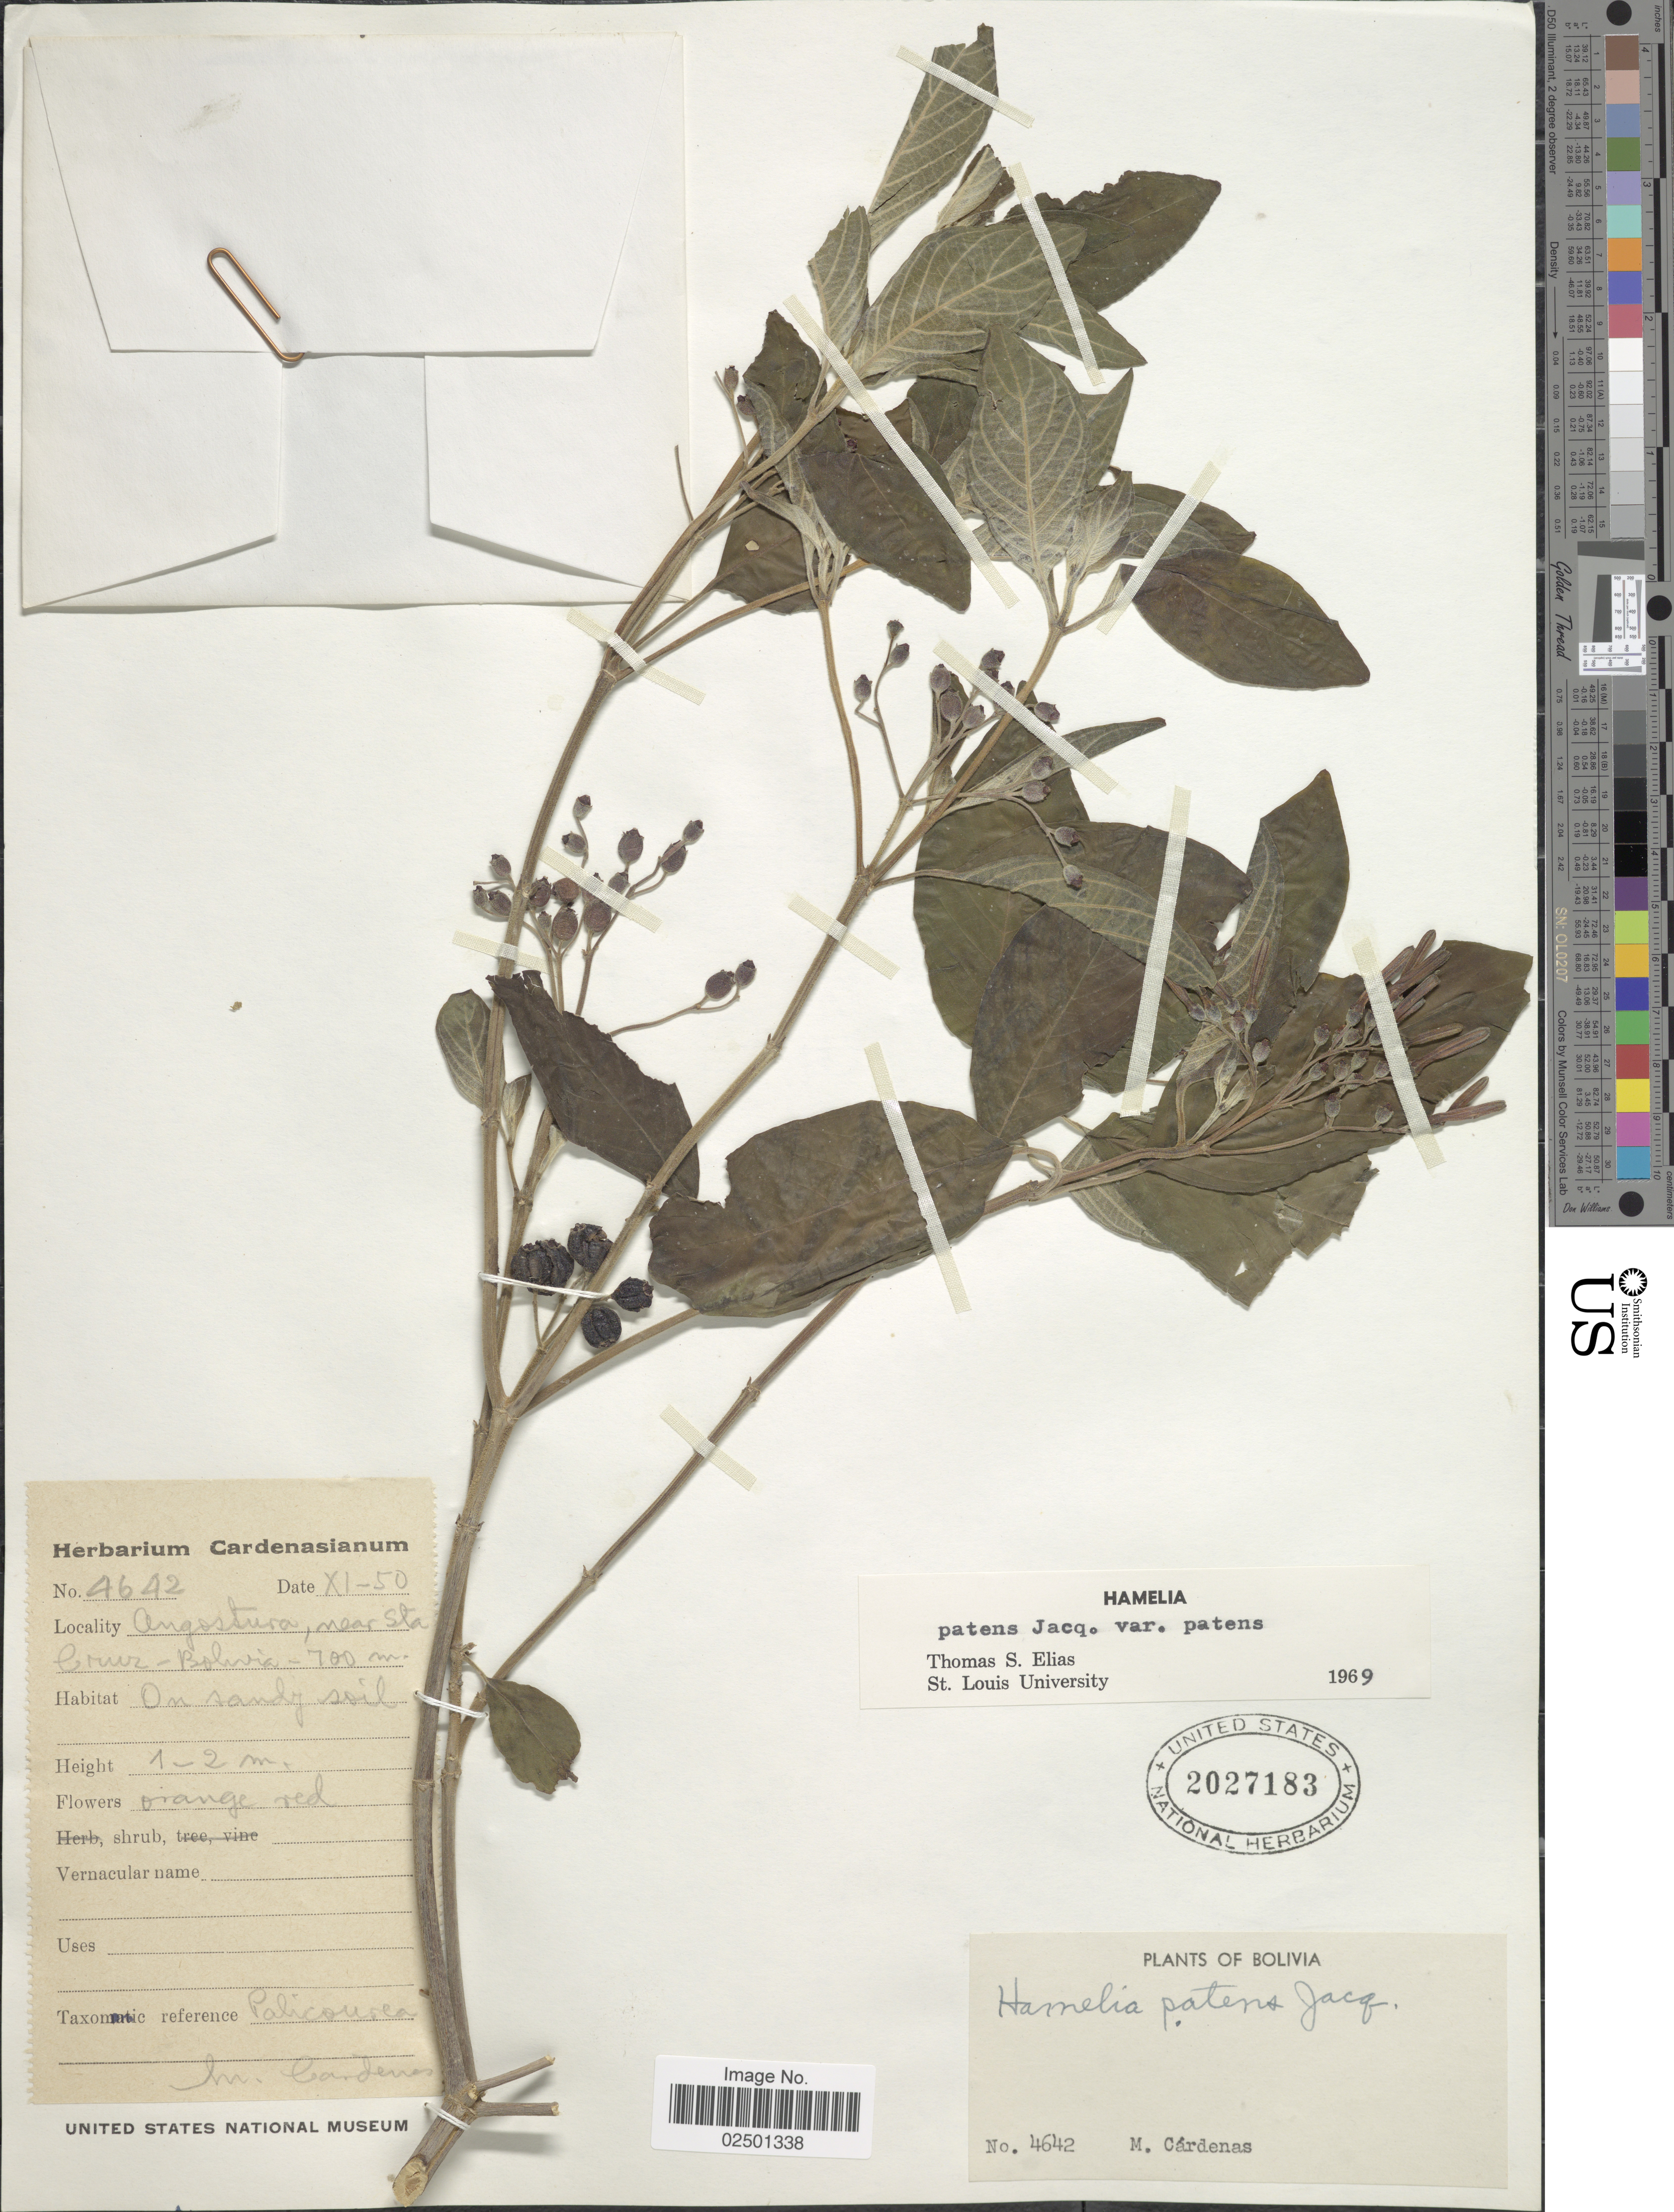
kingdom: Plantae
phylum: Tracheophyta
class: Magnoliopsida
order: Gentianales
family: Rubiaceae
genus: Hamelia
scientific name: Hamelia patens var. patens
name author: Jacq.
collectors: M. Cárdenas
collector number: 4642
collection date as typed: Transcribed d/m/y: /11/50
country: Bolivia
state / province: Santa Cruz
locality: Angostura, near Sta Cruz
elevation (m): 700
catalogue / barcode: US 2027183